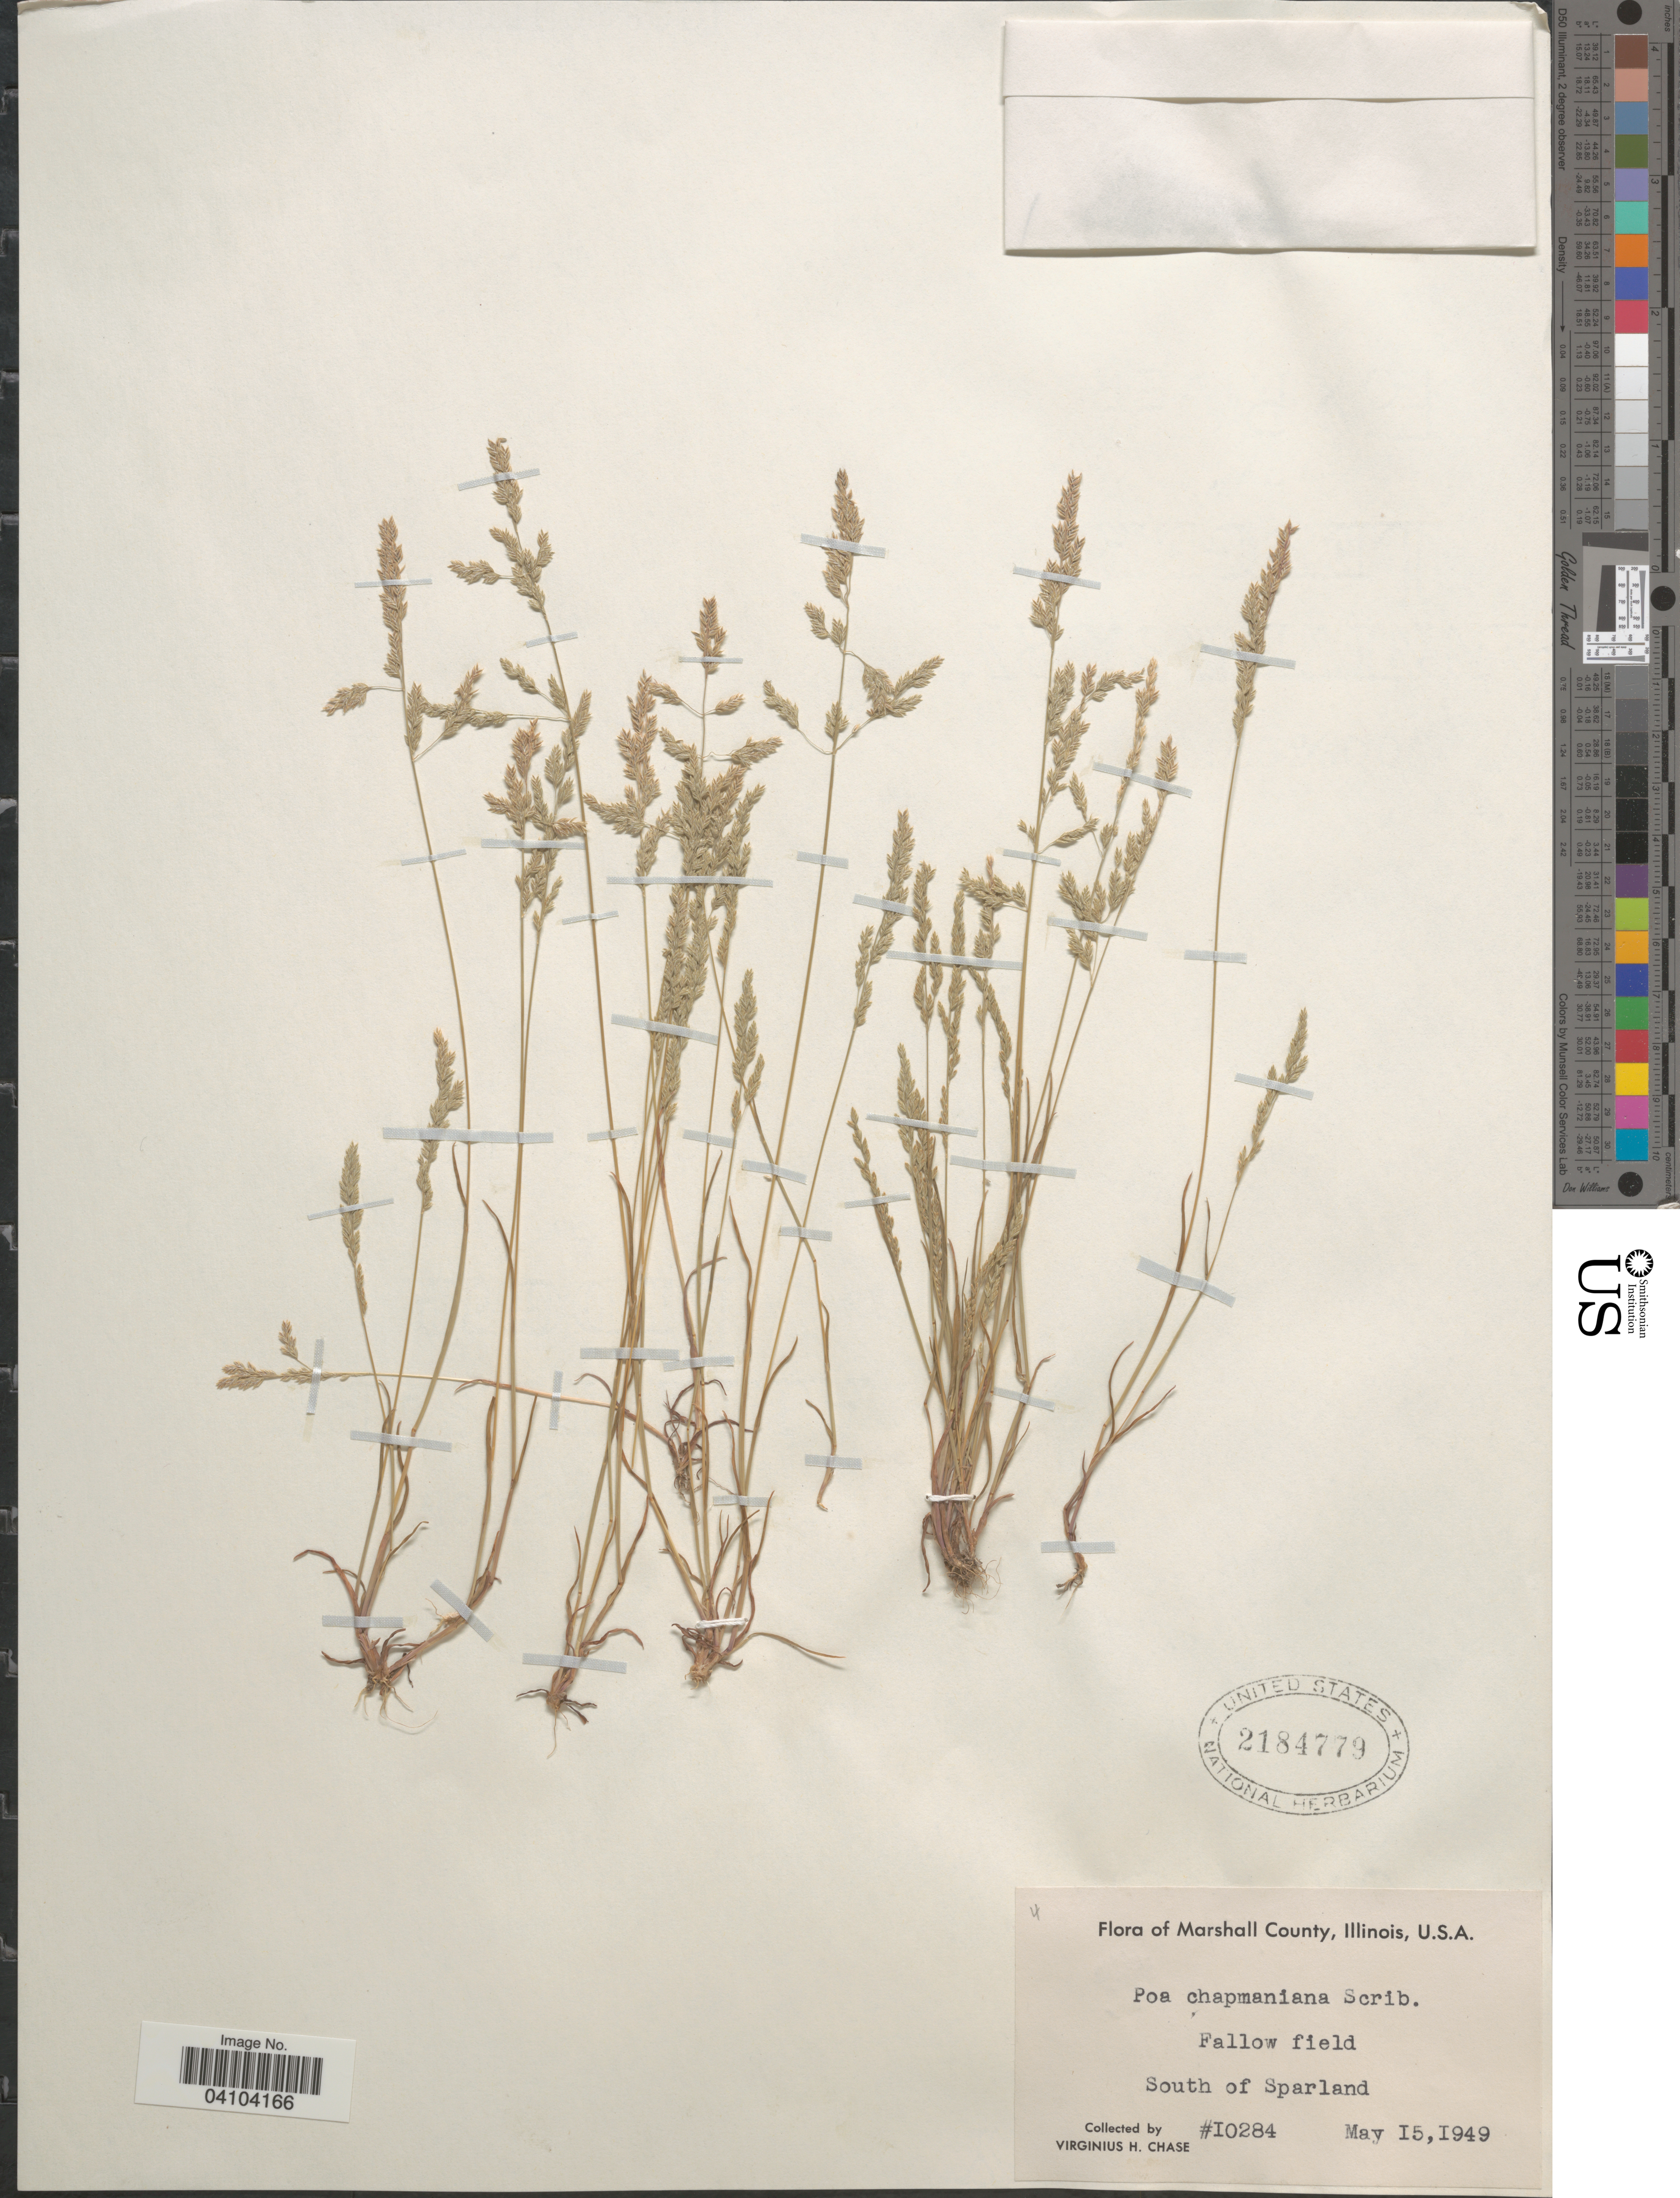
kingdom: Plantae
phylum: Tracheophyta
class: Liliopsida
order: Poales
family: Poaceae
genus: Poa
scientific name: Poa chapmaniana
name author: Scribn.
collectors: V. H. Chase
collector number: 10284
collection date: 1949-05-15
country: United States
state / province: Illinois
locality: Marshall County. South of Sparland.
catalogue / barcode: US 2184779